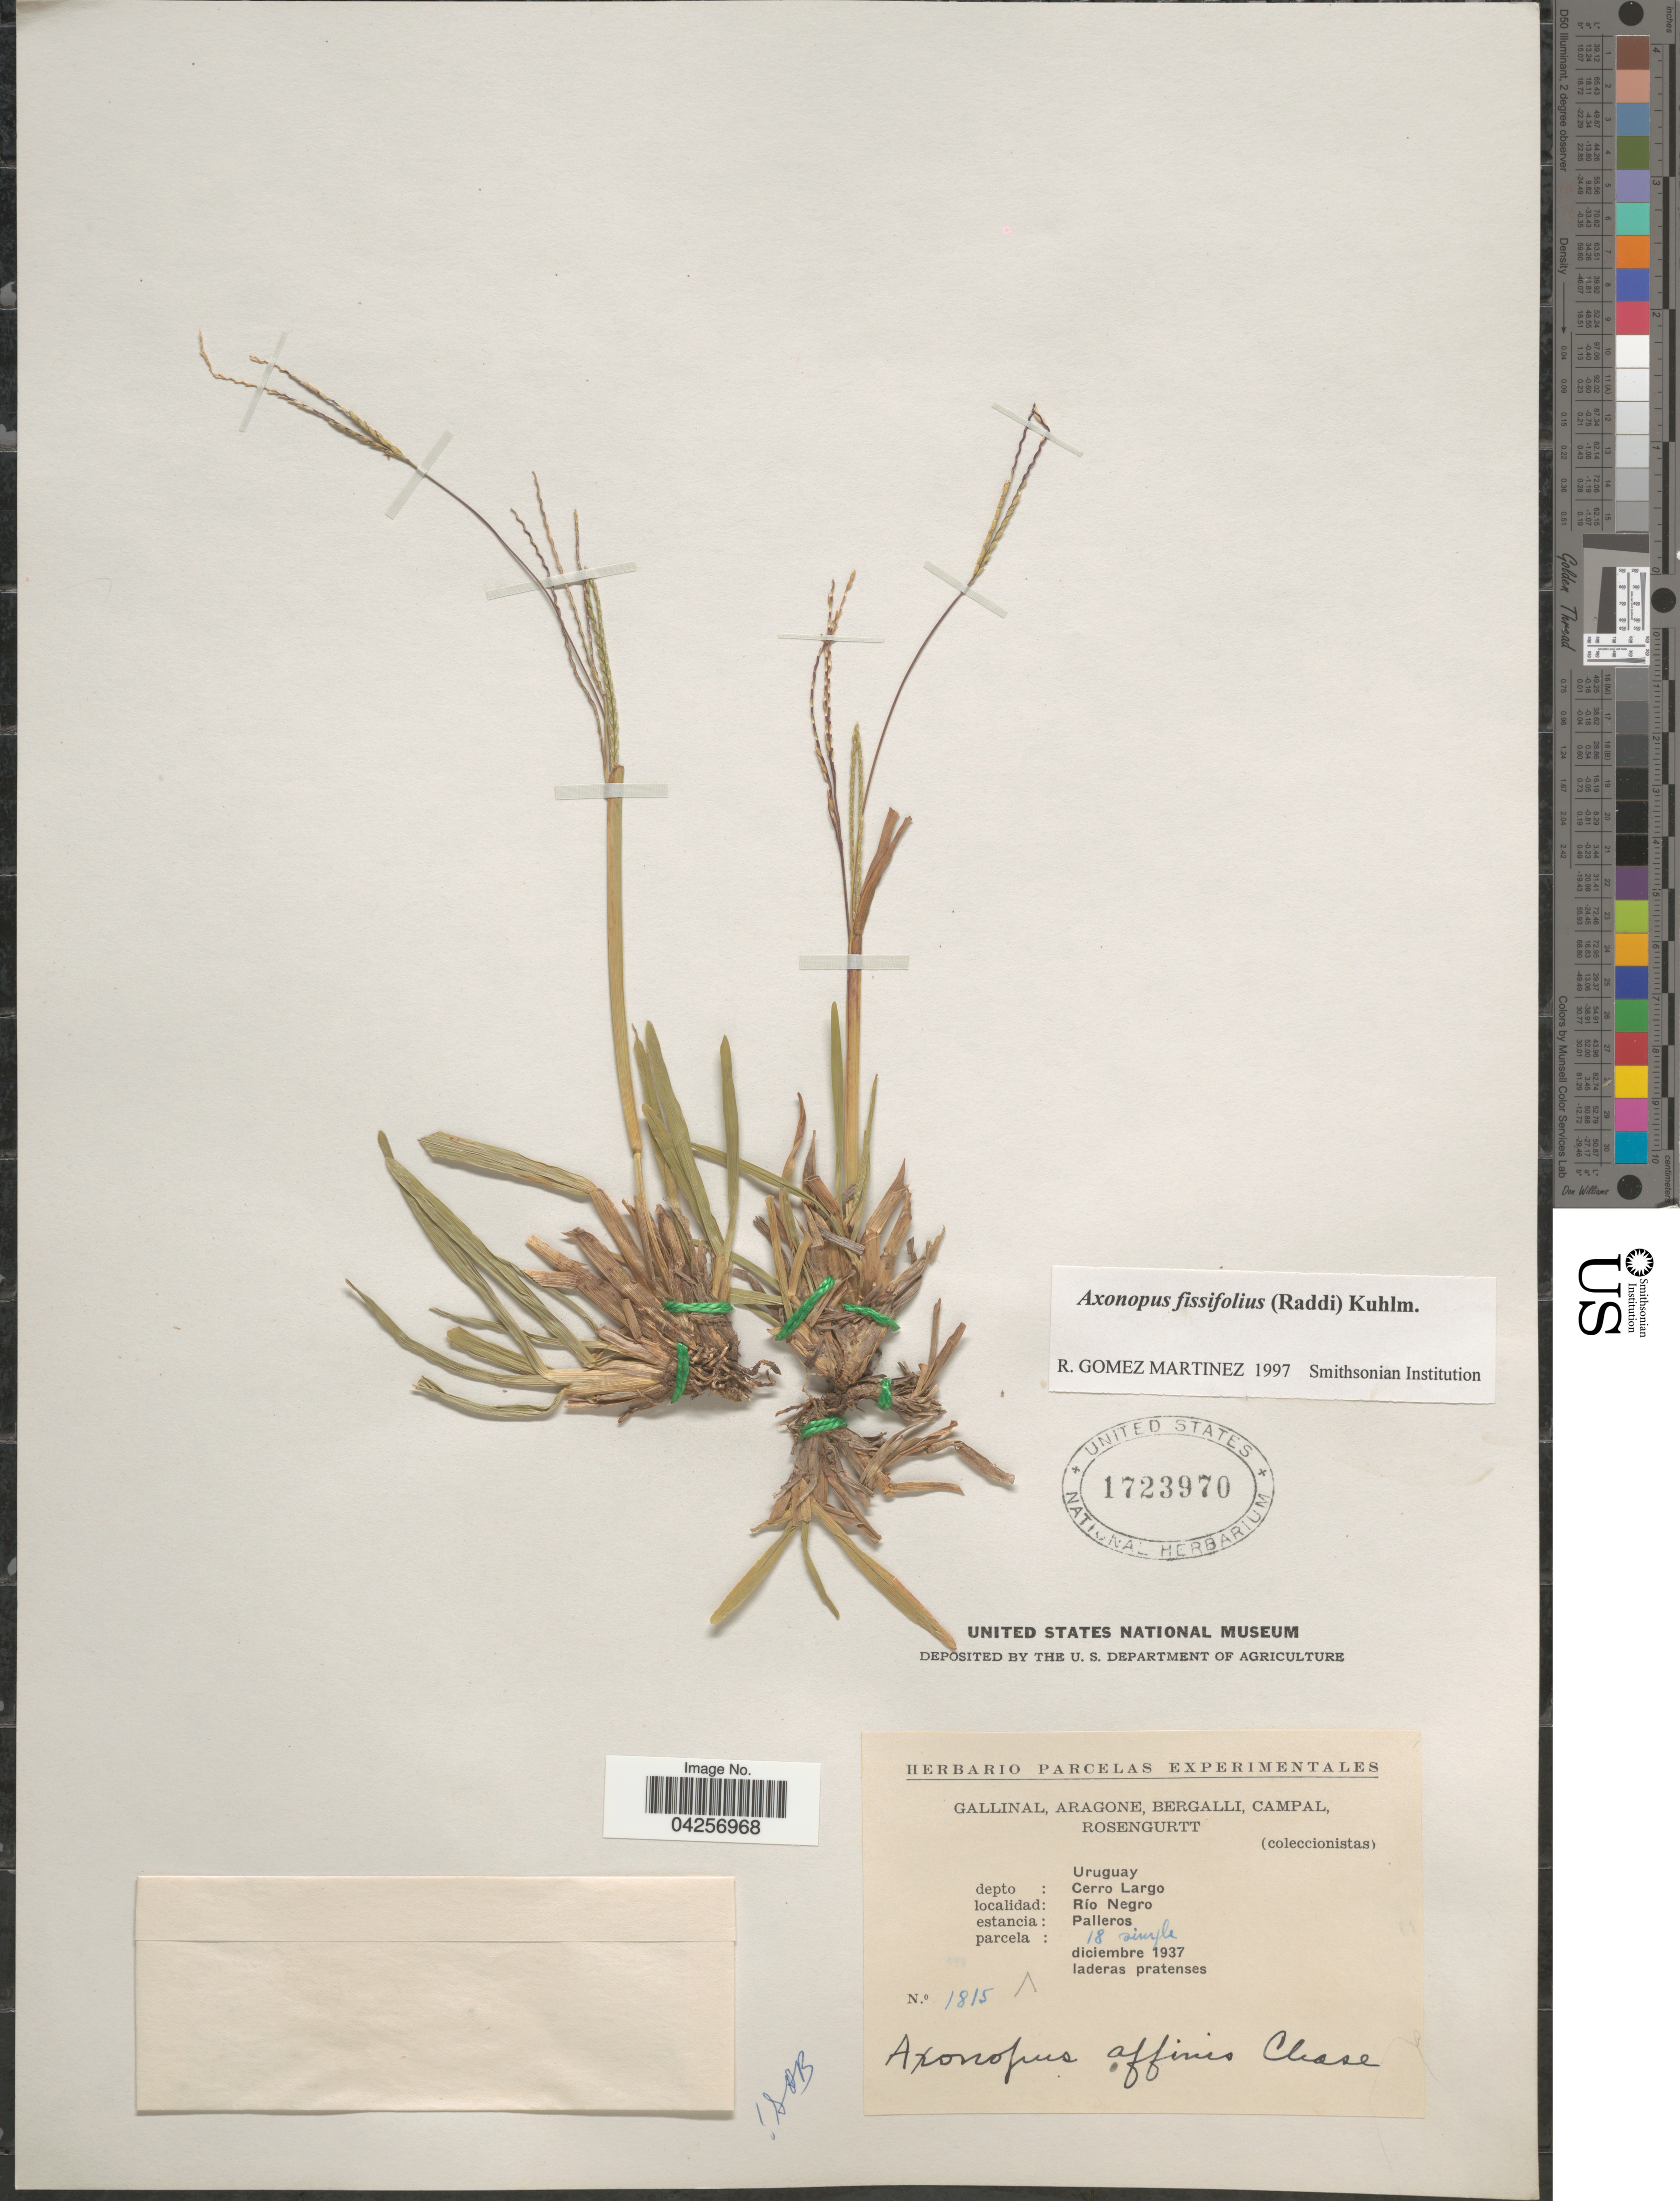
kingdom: Plantae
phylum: Tracheophyta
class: Liliopsida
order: Poales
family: Poaceae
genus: Axonopus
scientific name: Axonopus fissifolius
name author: (Raddi) Kuhlm.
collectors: -. Gallinal, -- Aragone, -- Bergalli, -- Campal & Rosengurtt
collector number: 1815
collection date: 1937-12-18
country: Uruguay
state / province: Cerro Largo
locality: Depto: Cerro Largo. Río Negro. Estancia: Palleros.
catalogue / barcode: US 1723970